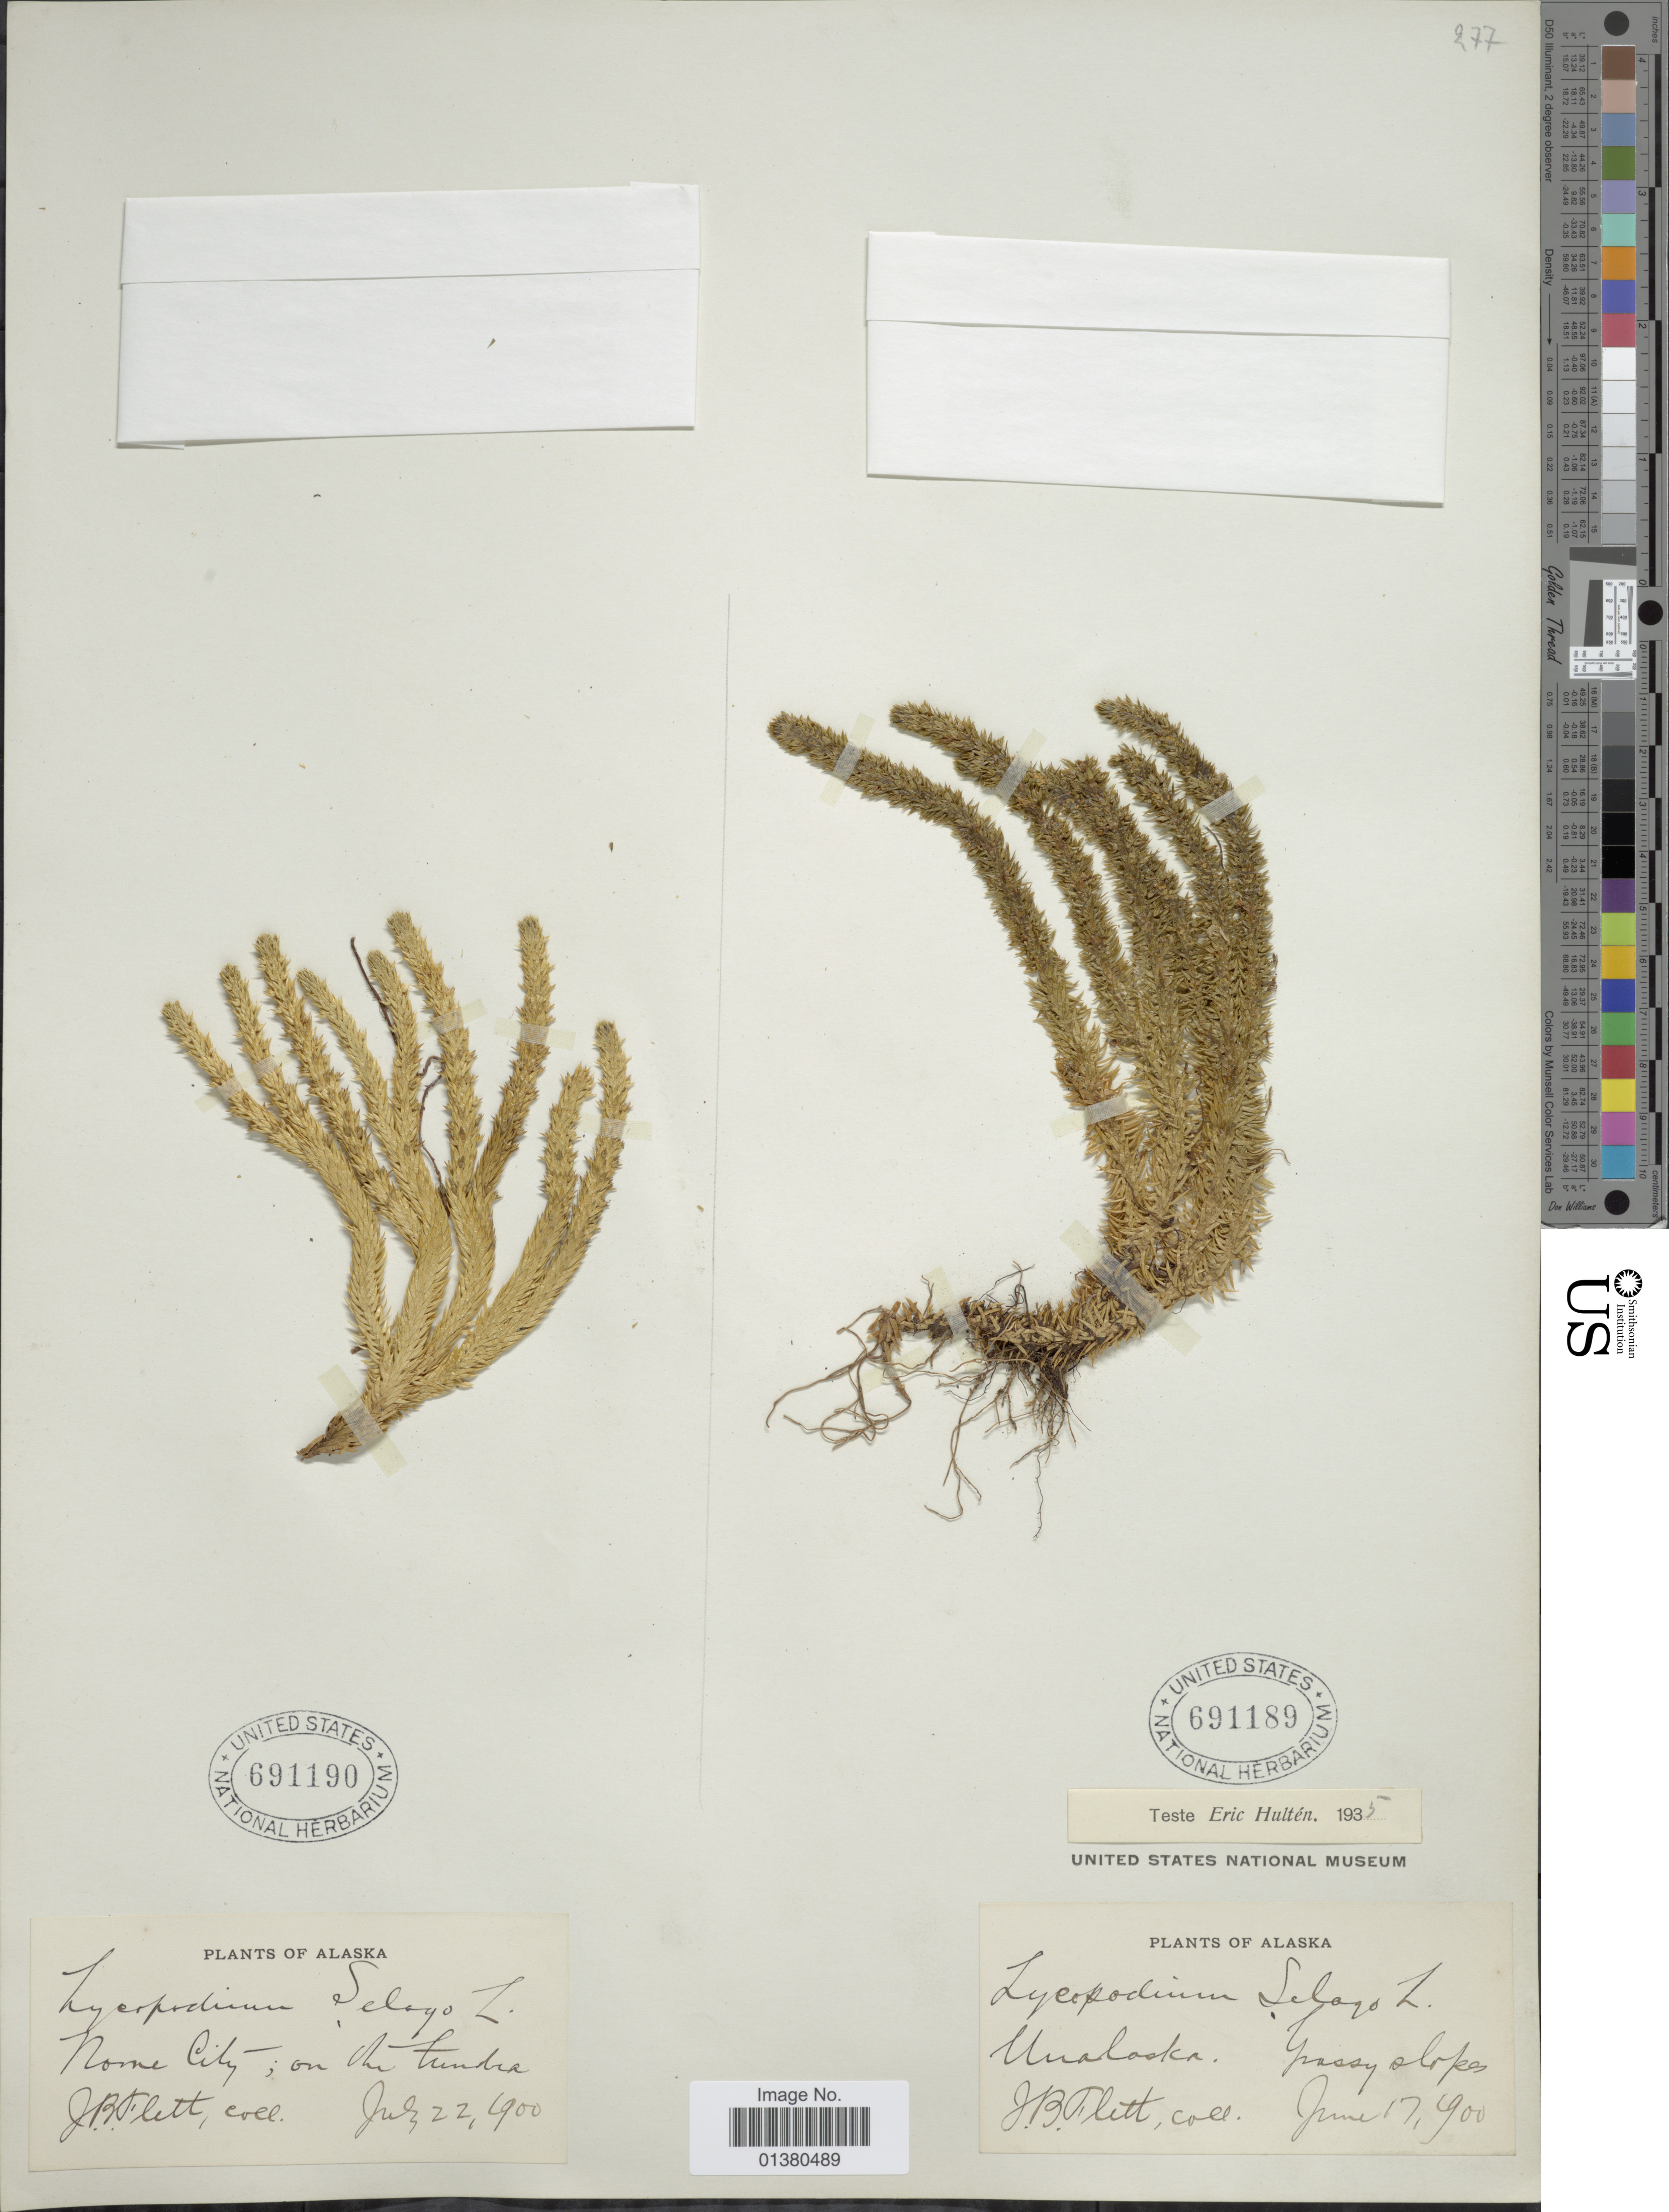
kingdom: Plantae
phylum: Tracheophyta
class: Lycopodiopsida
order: Lycopodiales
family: Lycopodiaceae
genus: Huperzia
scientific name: Huperzia selago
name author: (L.) Bernh. ex Schrank & Mart.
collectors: J. Flett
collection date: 1900-06-17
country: United States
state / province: Alaska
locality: Unalaska, Grassy slopes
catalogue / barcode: US 691189-2